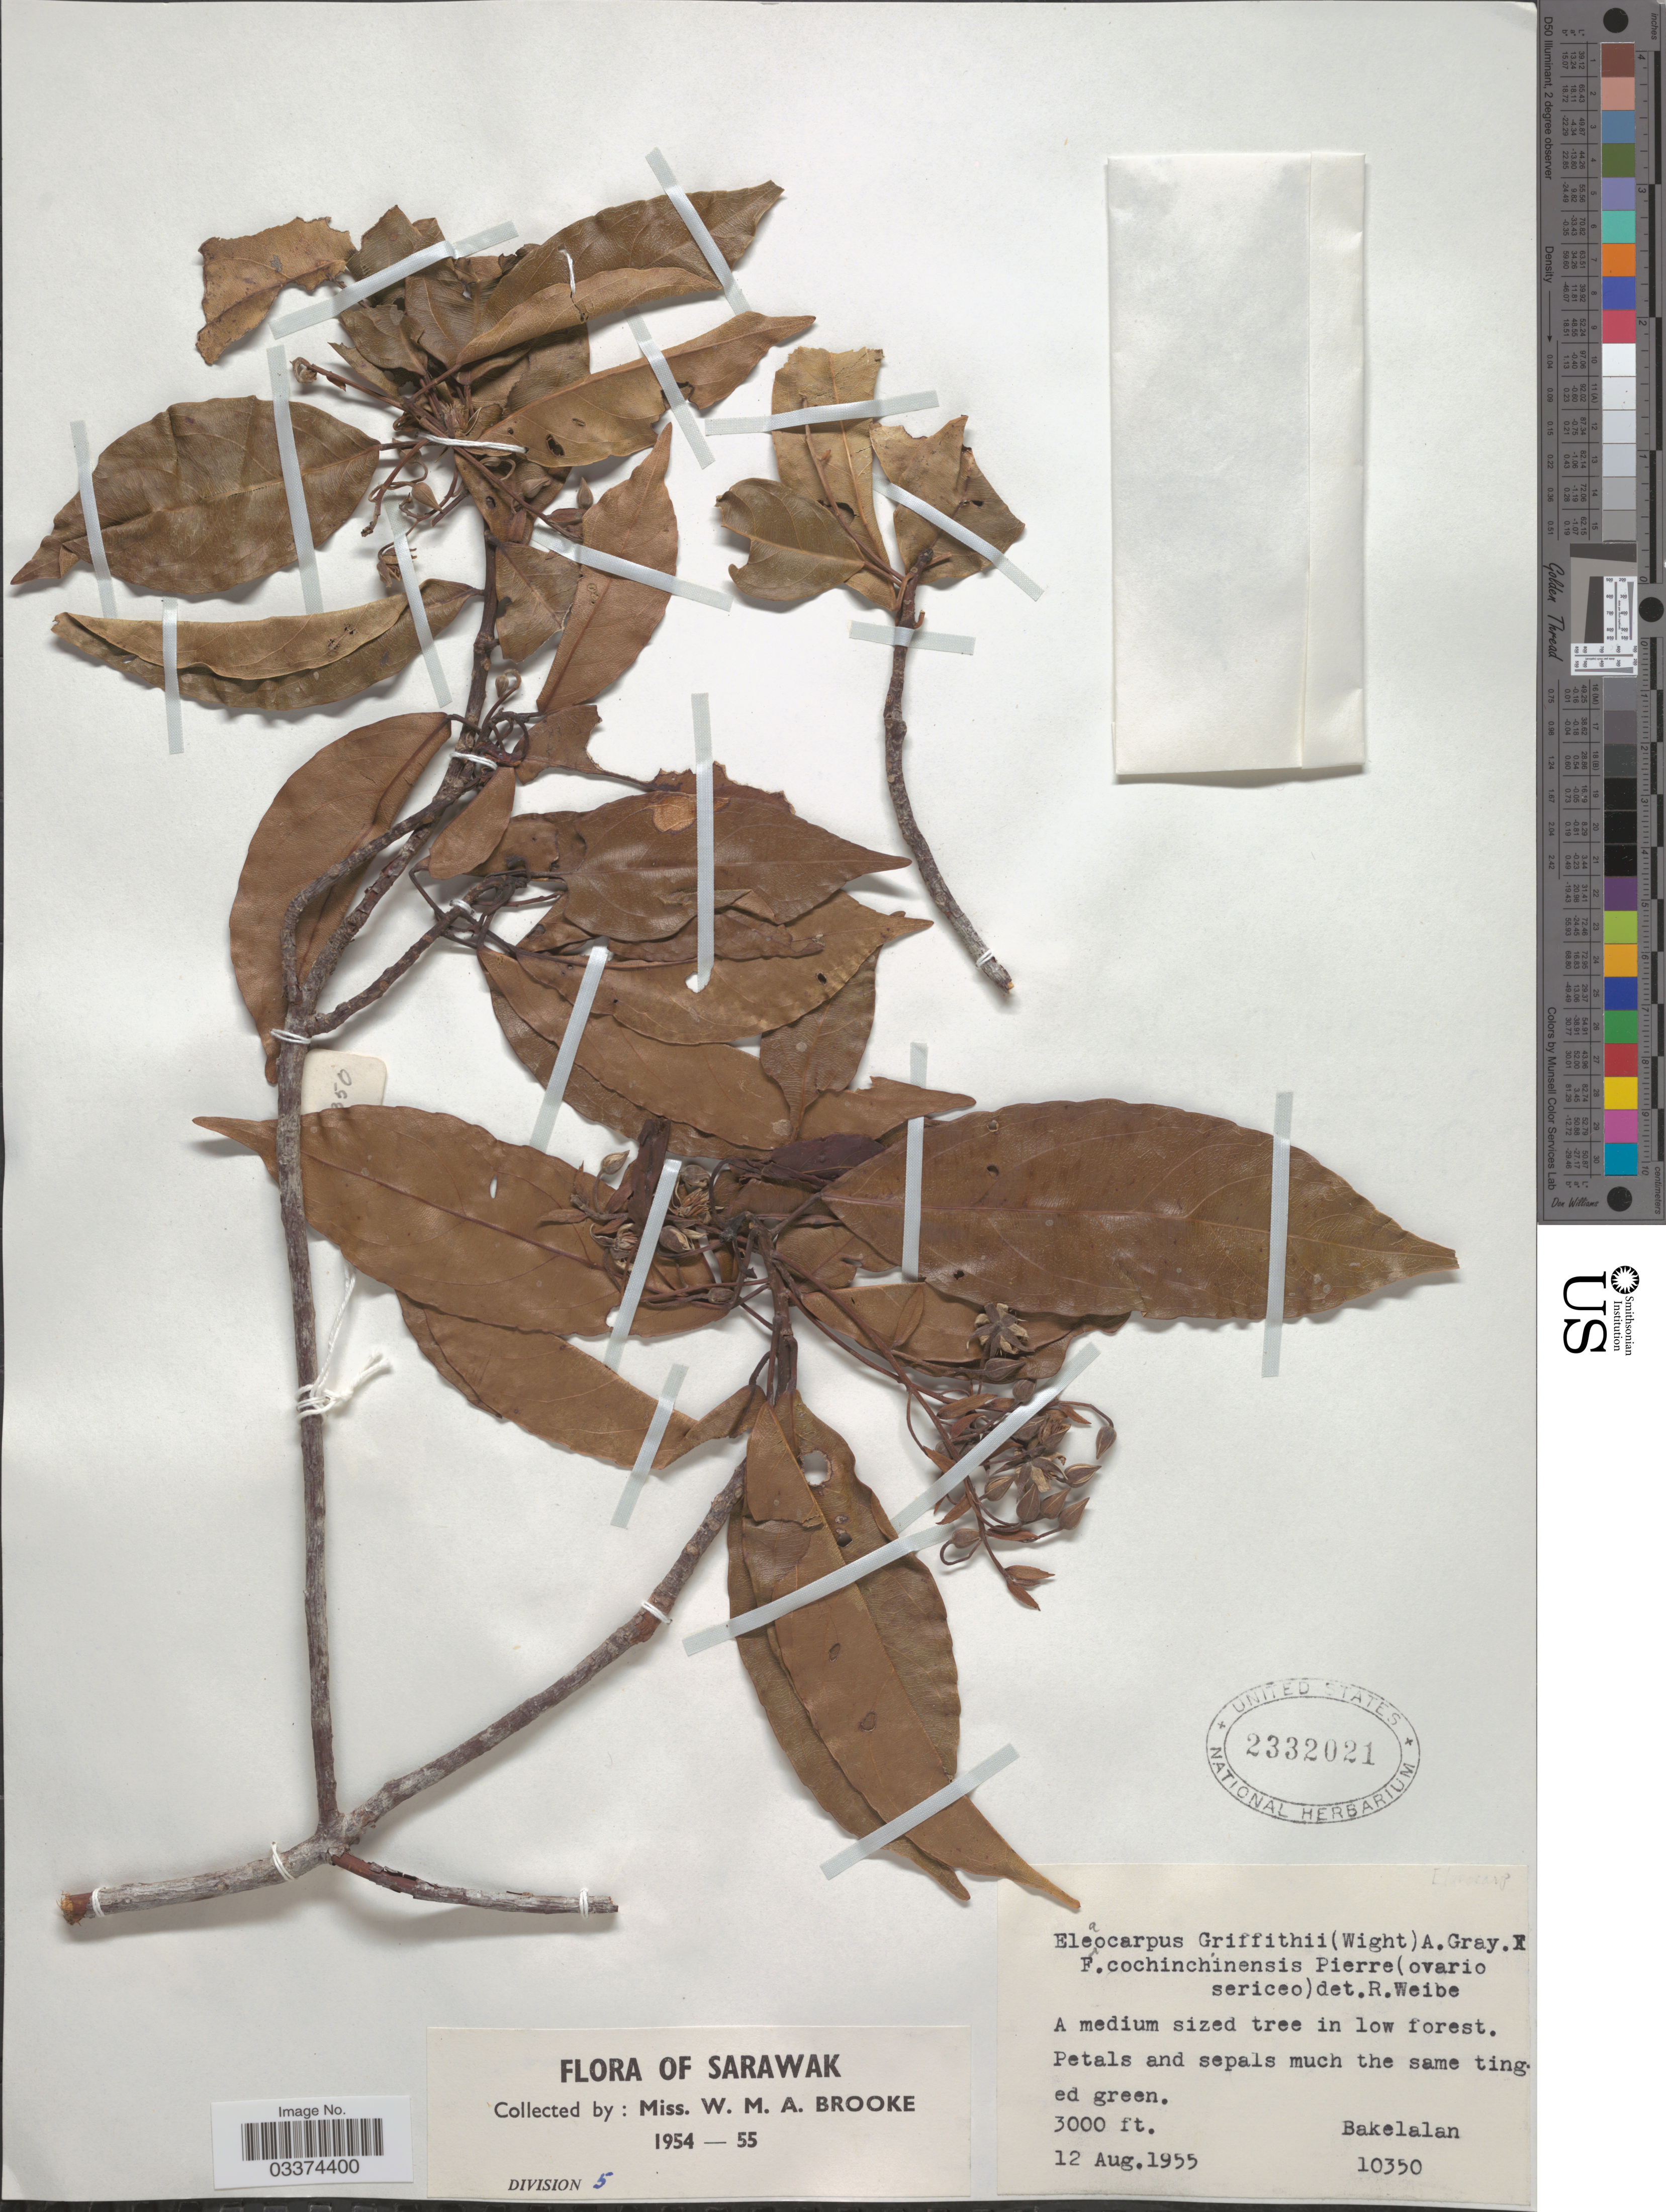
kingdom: Plantae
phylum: Tracheophyta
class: Magnoliopsida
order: Oxalidales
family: Elaeocarpaceae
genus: Elaeocarpus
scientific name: Elaeocarpus griffithii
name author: (Wight) A. Gray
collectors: W. Brooke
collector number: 10350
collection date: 1955-08-12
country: Malaysia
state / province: Sarawak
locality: Bakelalan.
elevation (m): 914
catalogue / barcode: US 2332021